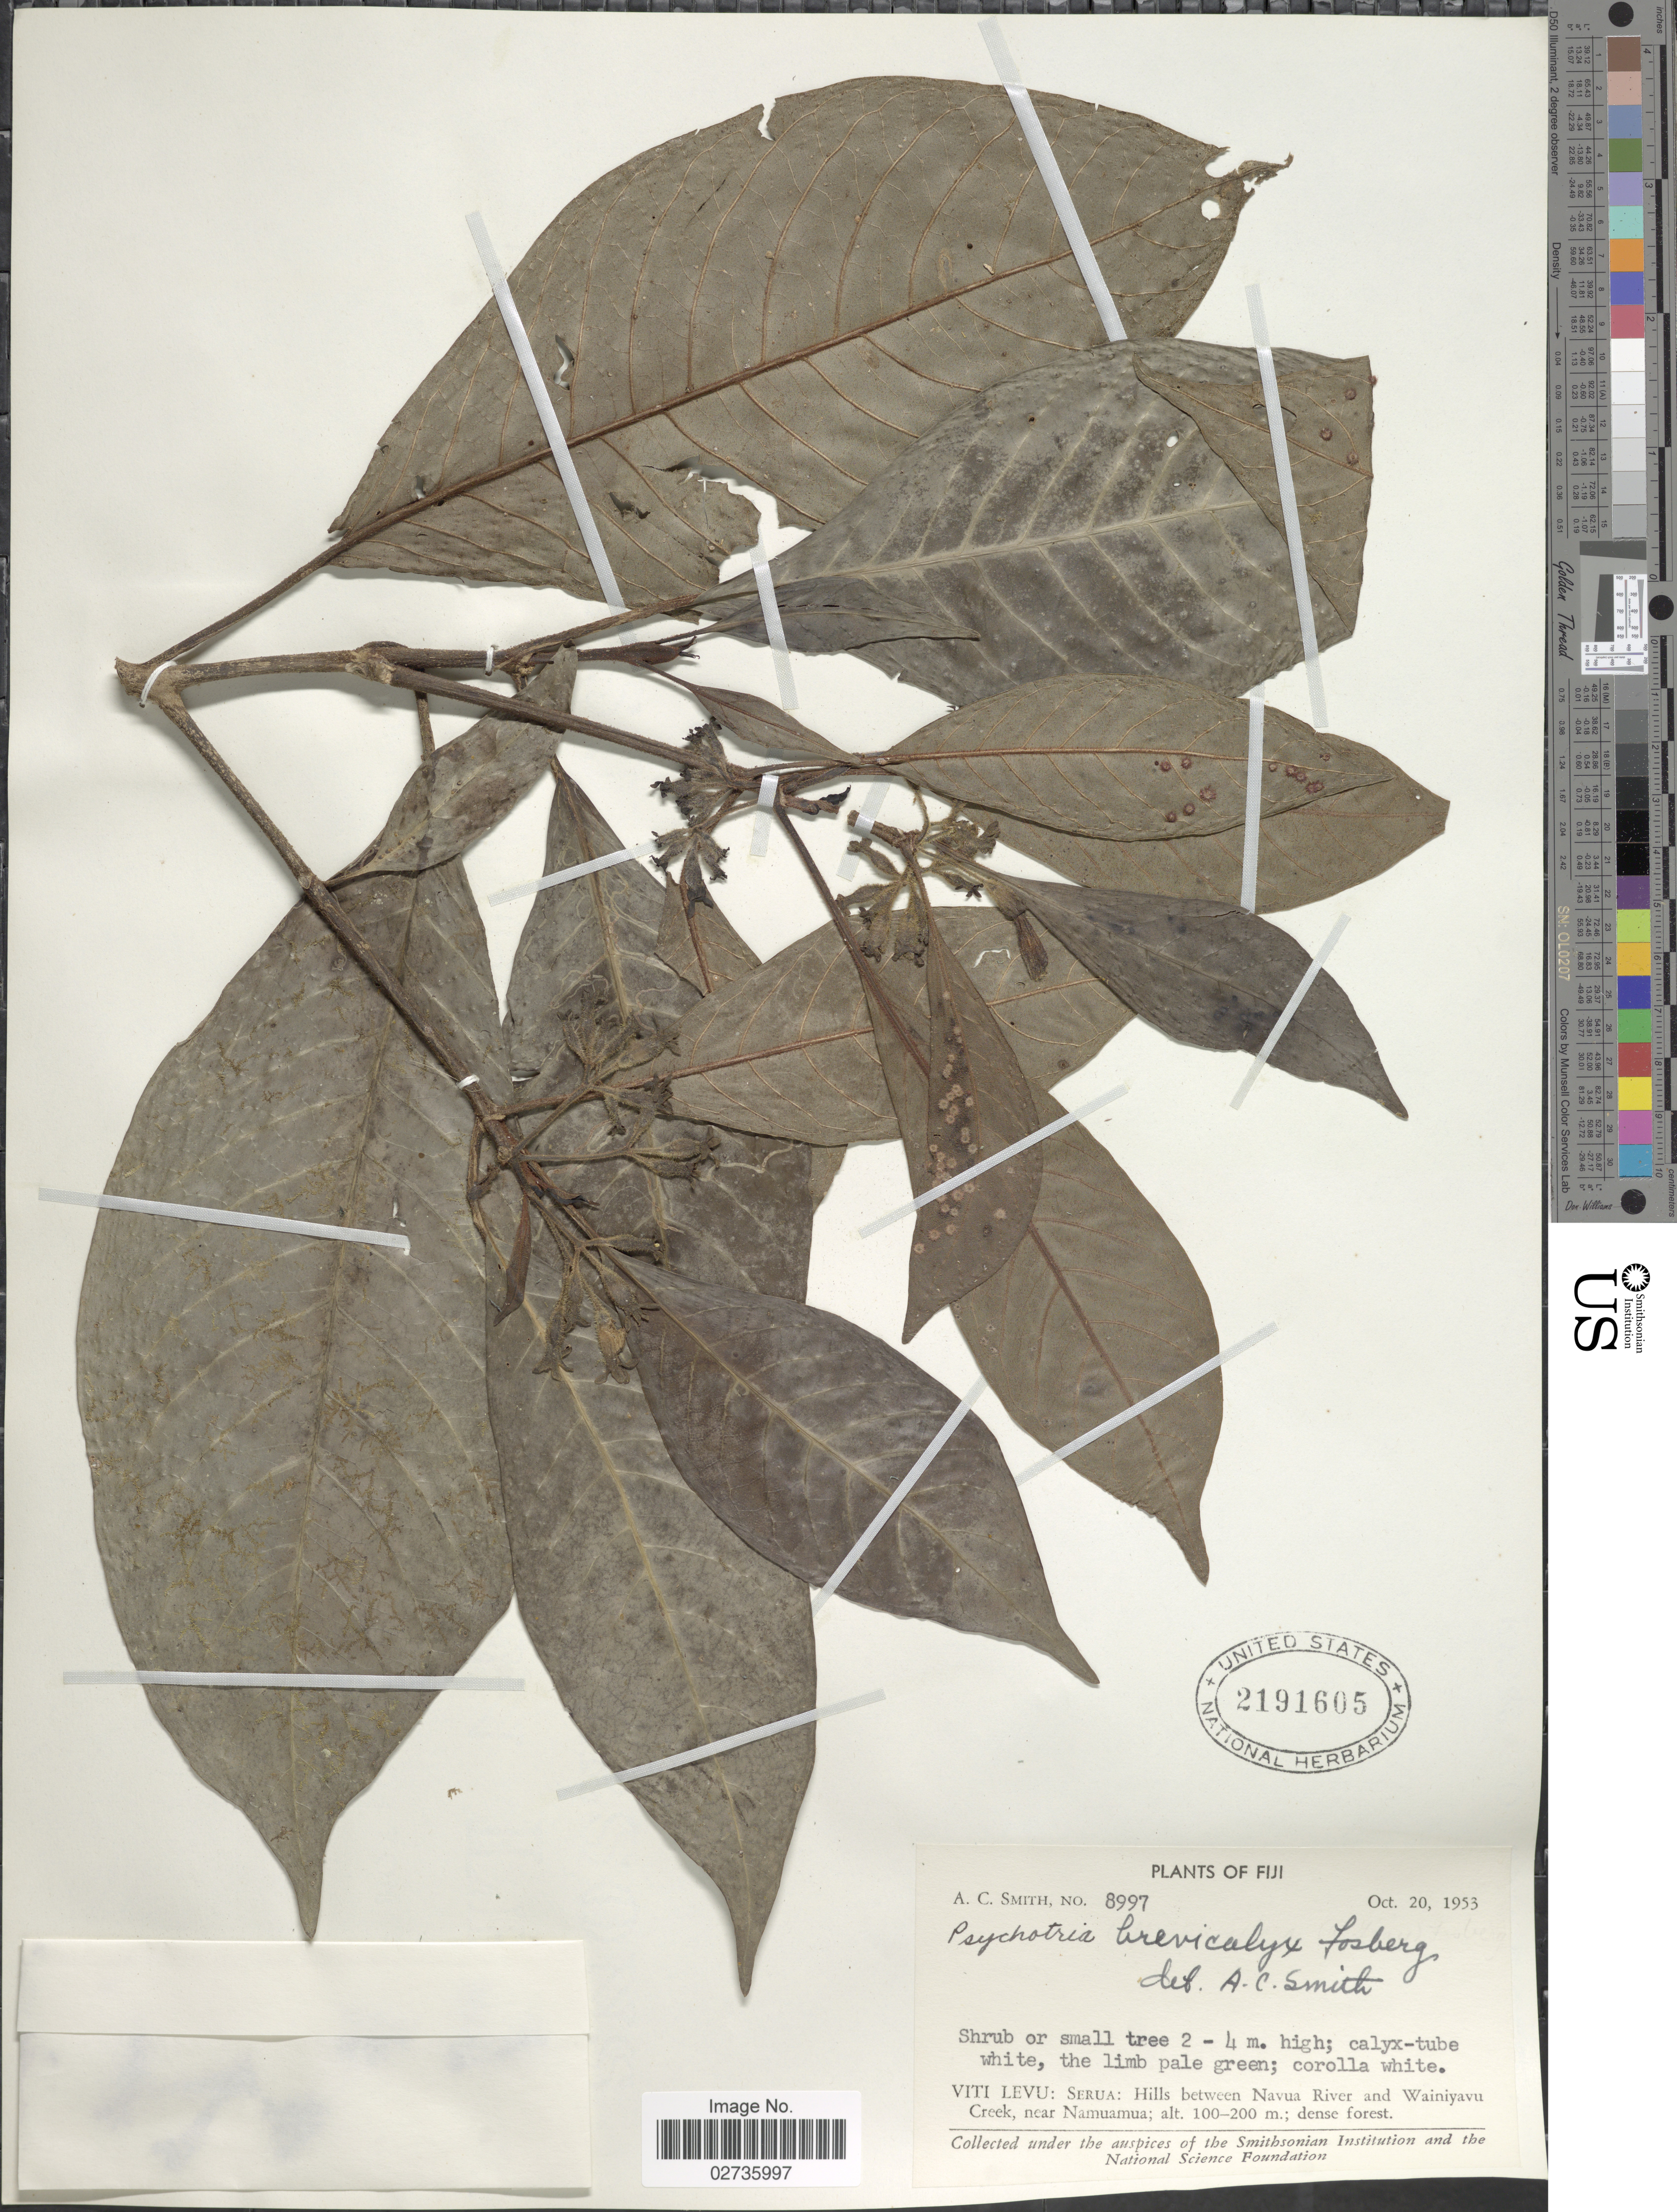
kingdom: Plantae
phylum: Tracheophyta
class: Magnoliopsida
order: Gentianales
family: Rubiaceae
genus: Psychotria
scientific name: Psychotria brevicalyx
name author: Fosberg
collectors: A. C. Smith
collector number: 8997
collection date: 1953-10-20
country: Fiji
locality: Viti Levu: Serua: Hills between Navua River and Wainiyavu Creek, near Namuamua.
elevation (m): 100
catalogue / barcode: US 2191605